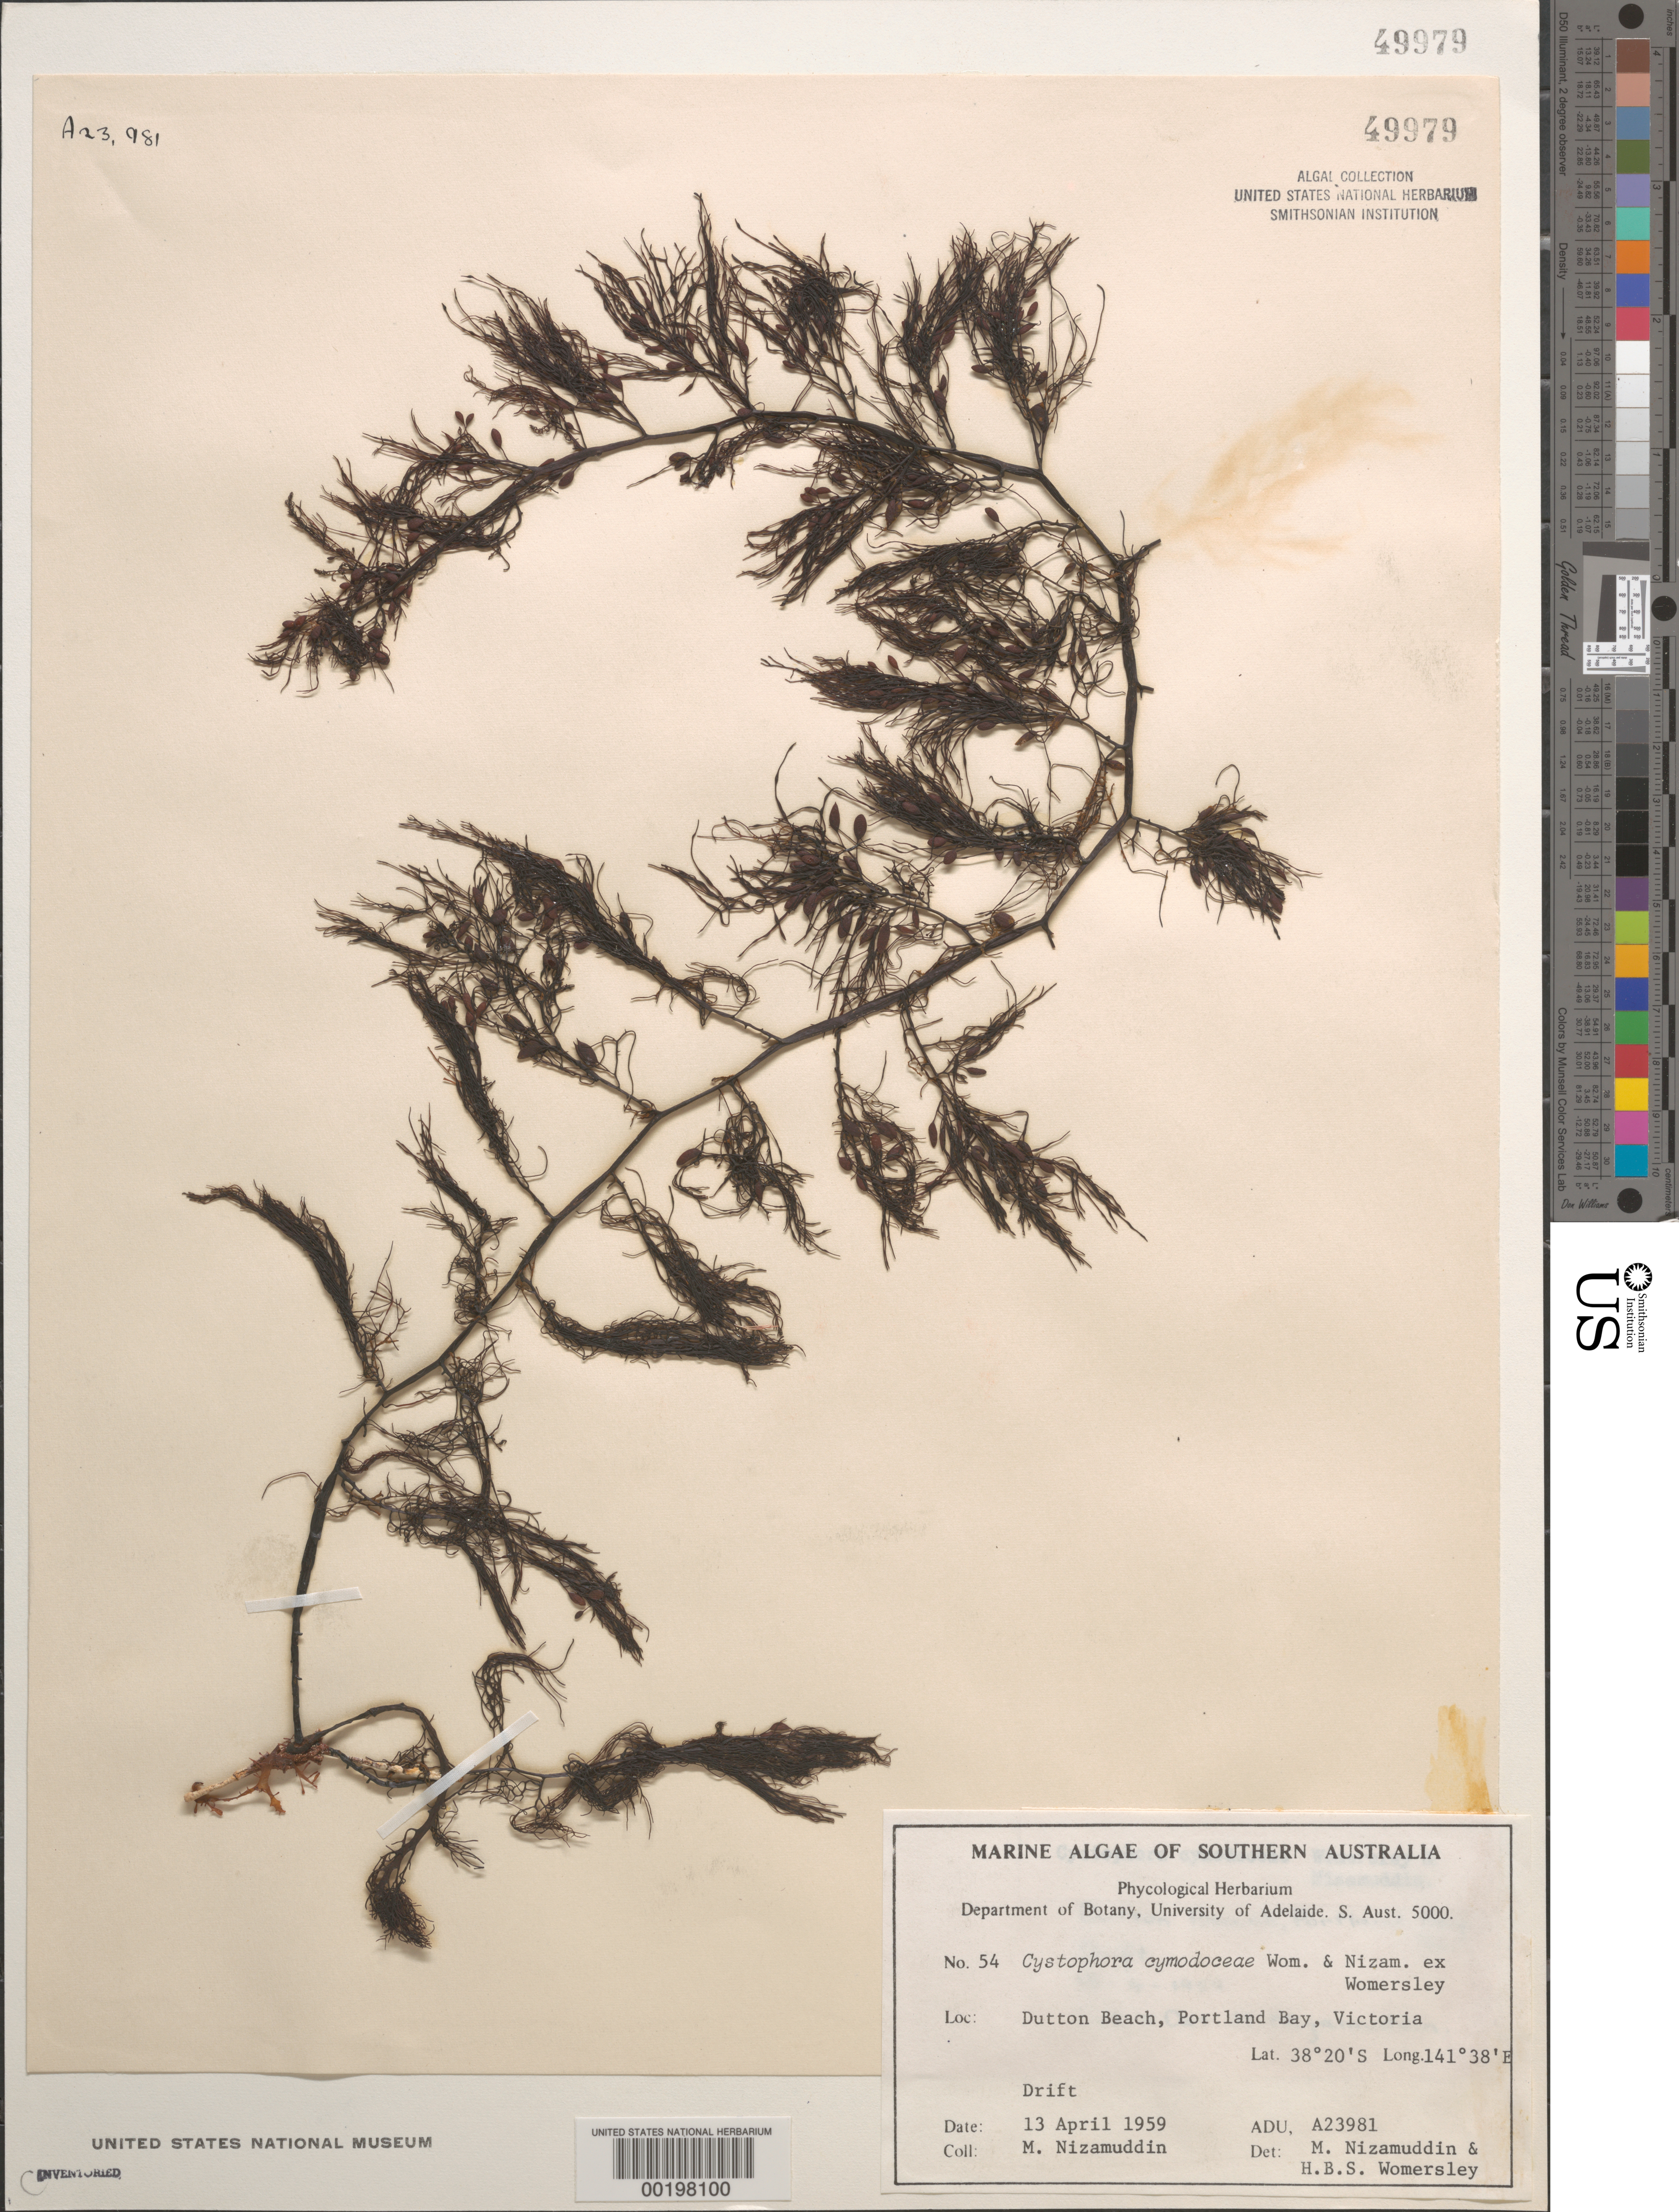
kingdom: Chromista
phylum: Ochrophyta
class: Phaeophyceae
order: Fucales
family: Sargassaceae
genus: Cystophora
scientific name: Cystophora cymodoceae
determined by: Nizamuddin, M.; Womersley, H. B.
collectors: M. Nizamuddin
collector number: ADU A23981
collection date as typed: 13 Apr 1959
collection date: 1959-04-13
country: Australia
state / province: Victoria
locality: Dutton beach, portland bay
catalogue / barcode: US 49979